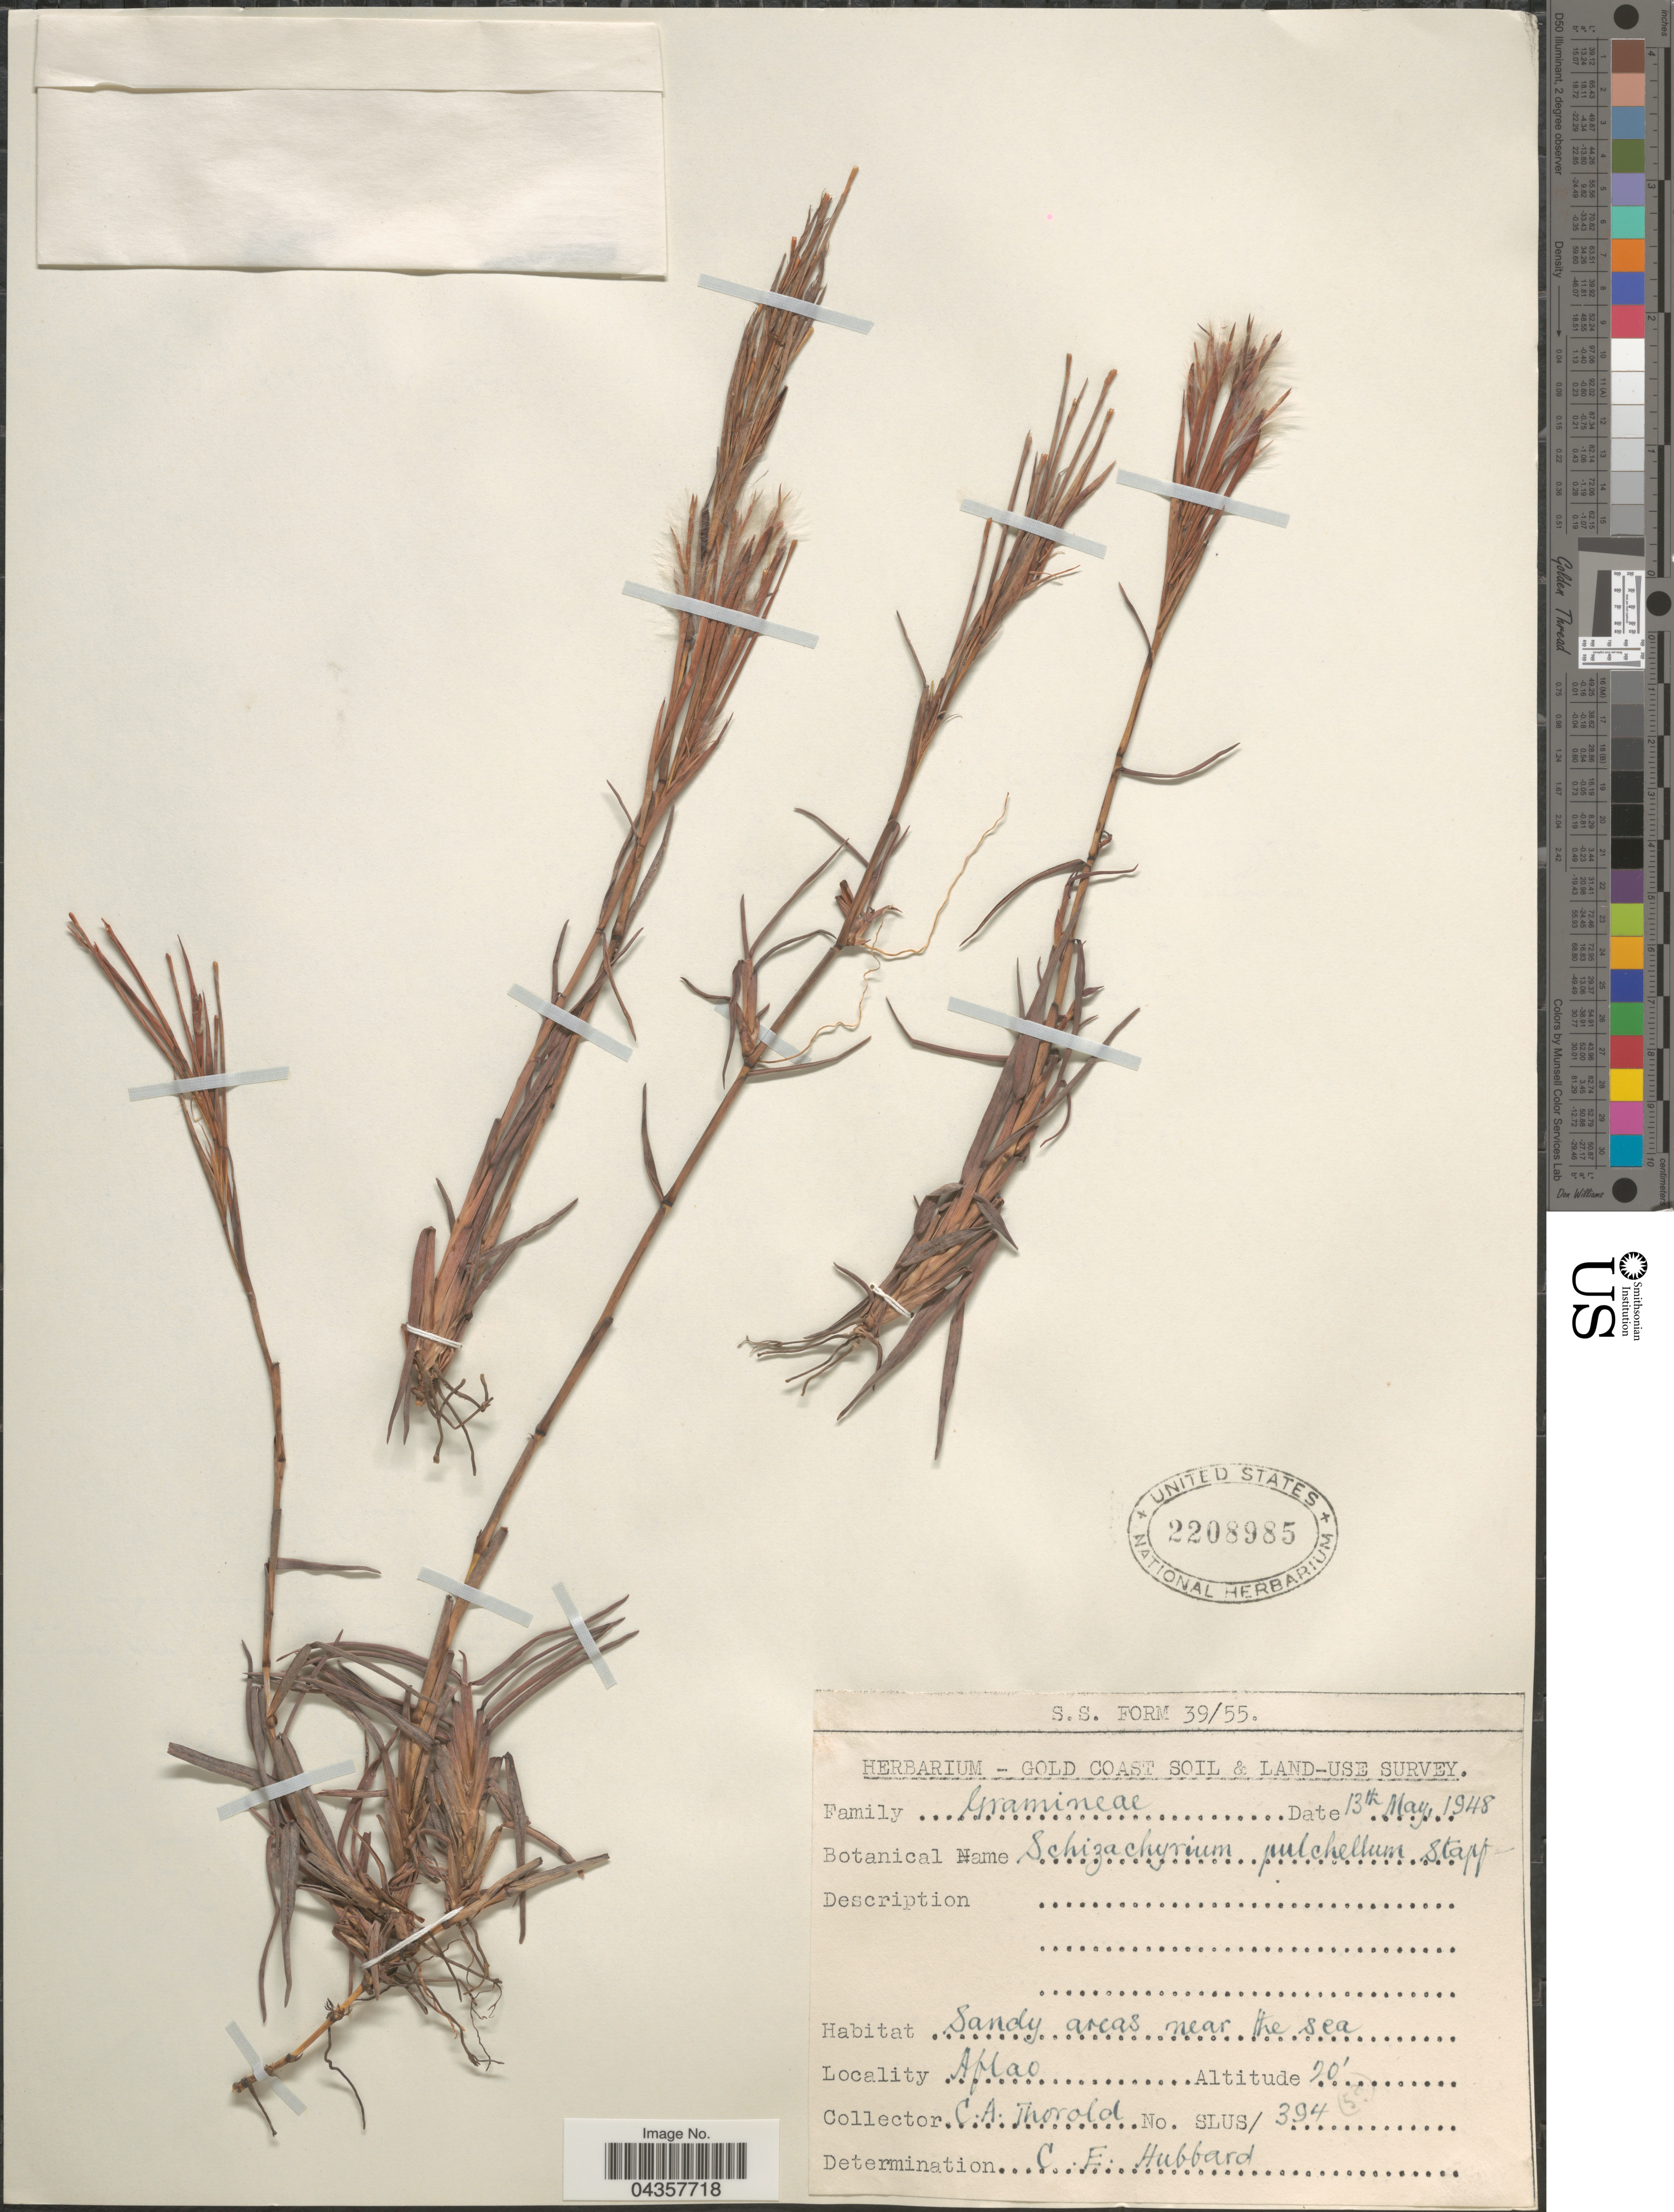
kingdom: Plantae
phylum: Tracheophyta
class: Liliopsida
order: Poales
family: Poaceae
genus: Schizachyrium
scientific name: Schizachyrium pulchellum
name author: (D. Don ex Hook.) Stapf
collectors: C. Thorold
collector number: SLUS/ 394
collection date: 1948-05-13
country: Ghana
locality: Gold Coast & Land-Use Survey. Aflao.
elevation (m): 6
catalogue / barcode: US 2208985